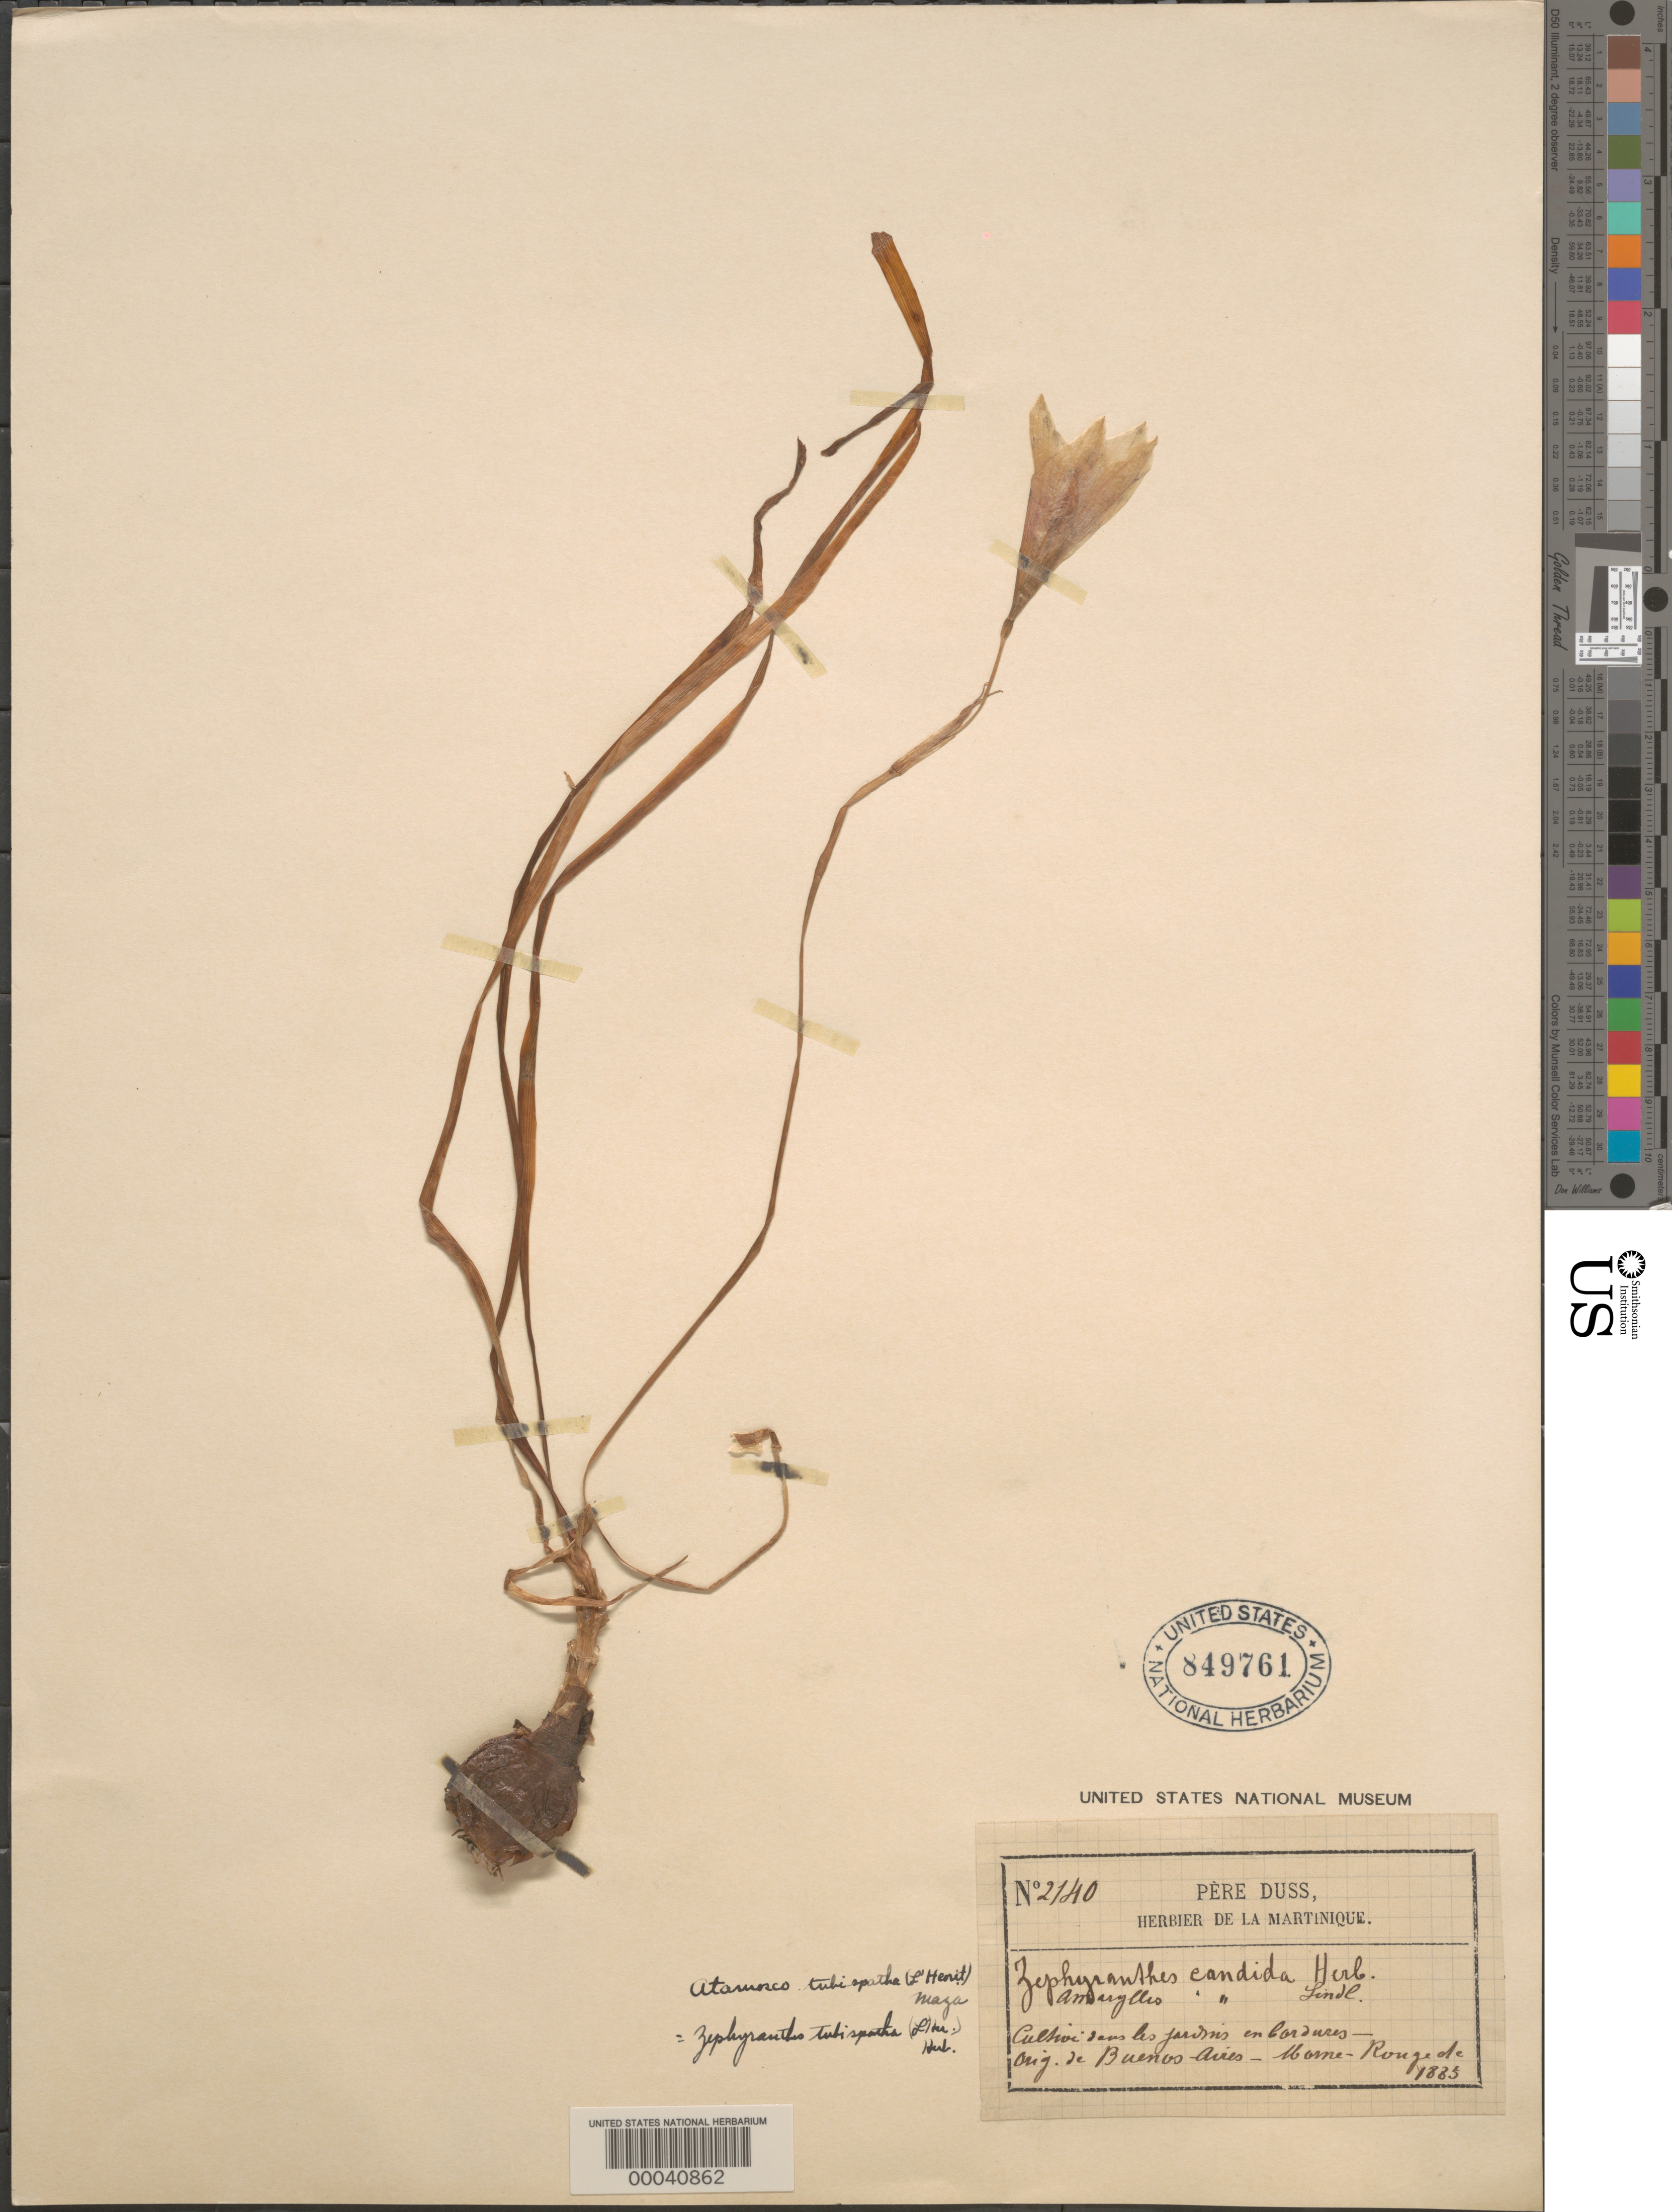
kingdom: Plantae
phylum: Tracheophyta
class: Liliopsida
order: Asparagales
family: Amaryllidaceae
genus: Zephyranthes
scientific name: Zephyranthes cardinalis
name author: C.H. Wright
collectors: Père Duss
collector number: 2140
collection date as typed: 1885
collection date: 1885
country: Martinique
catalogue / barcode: US 849761